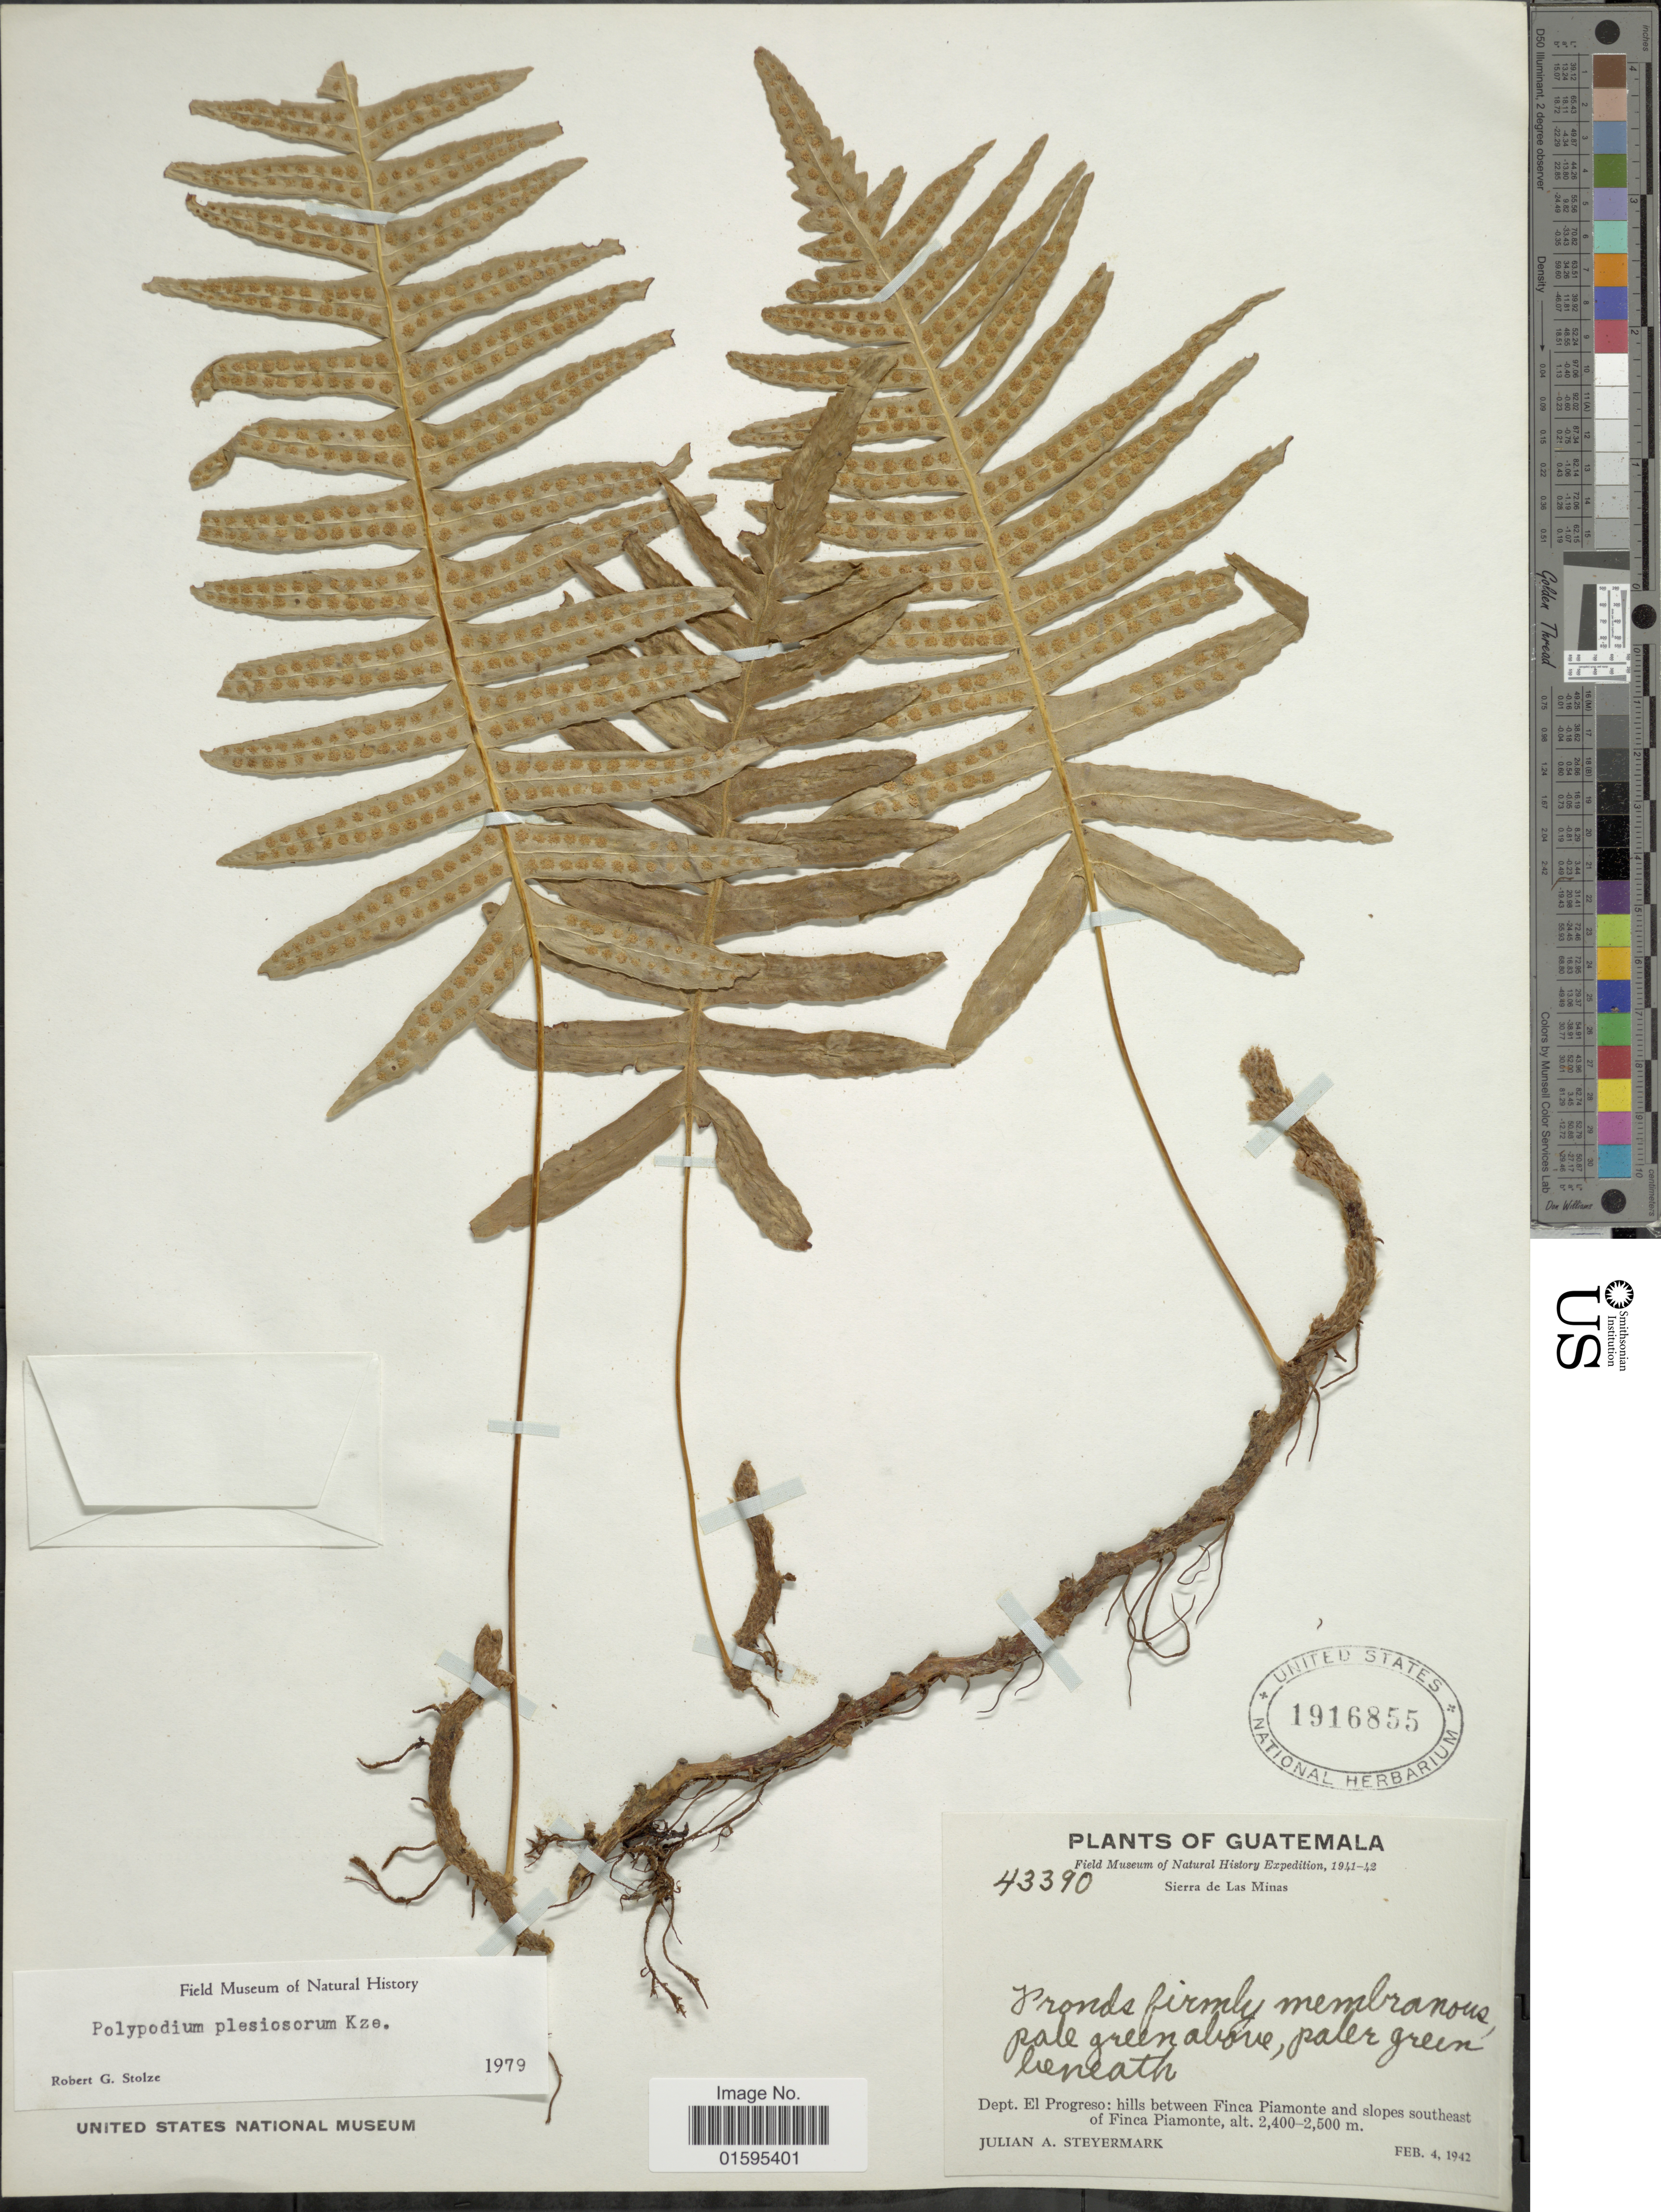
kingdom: Plantae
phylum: Tracheophyta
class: Polypodiopsida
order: Polypodiales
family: Polypodiaceae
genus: Polypodium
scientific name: Polypodium plesiosorum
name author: Kunze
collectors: J. Steyermark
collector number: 43390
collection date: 1942-02-04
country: Guatemala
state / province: El Progreso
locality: Sierra de Las Minas, hills between Finca Piamonte and slopes southeast of Finca Piamonte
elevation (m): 2400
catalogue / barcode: US 1916855